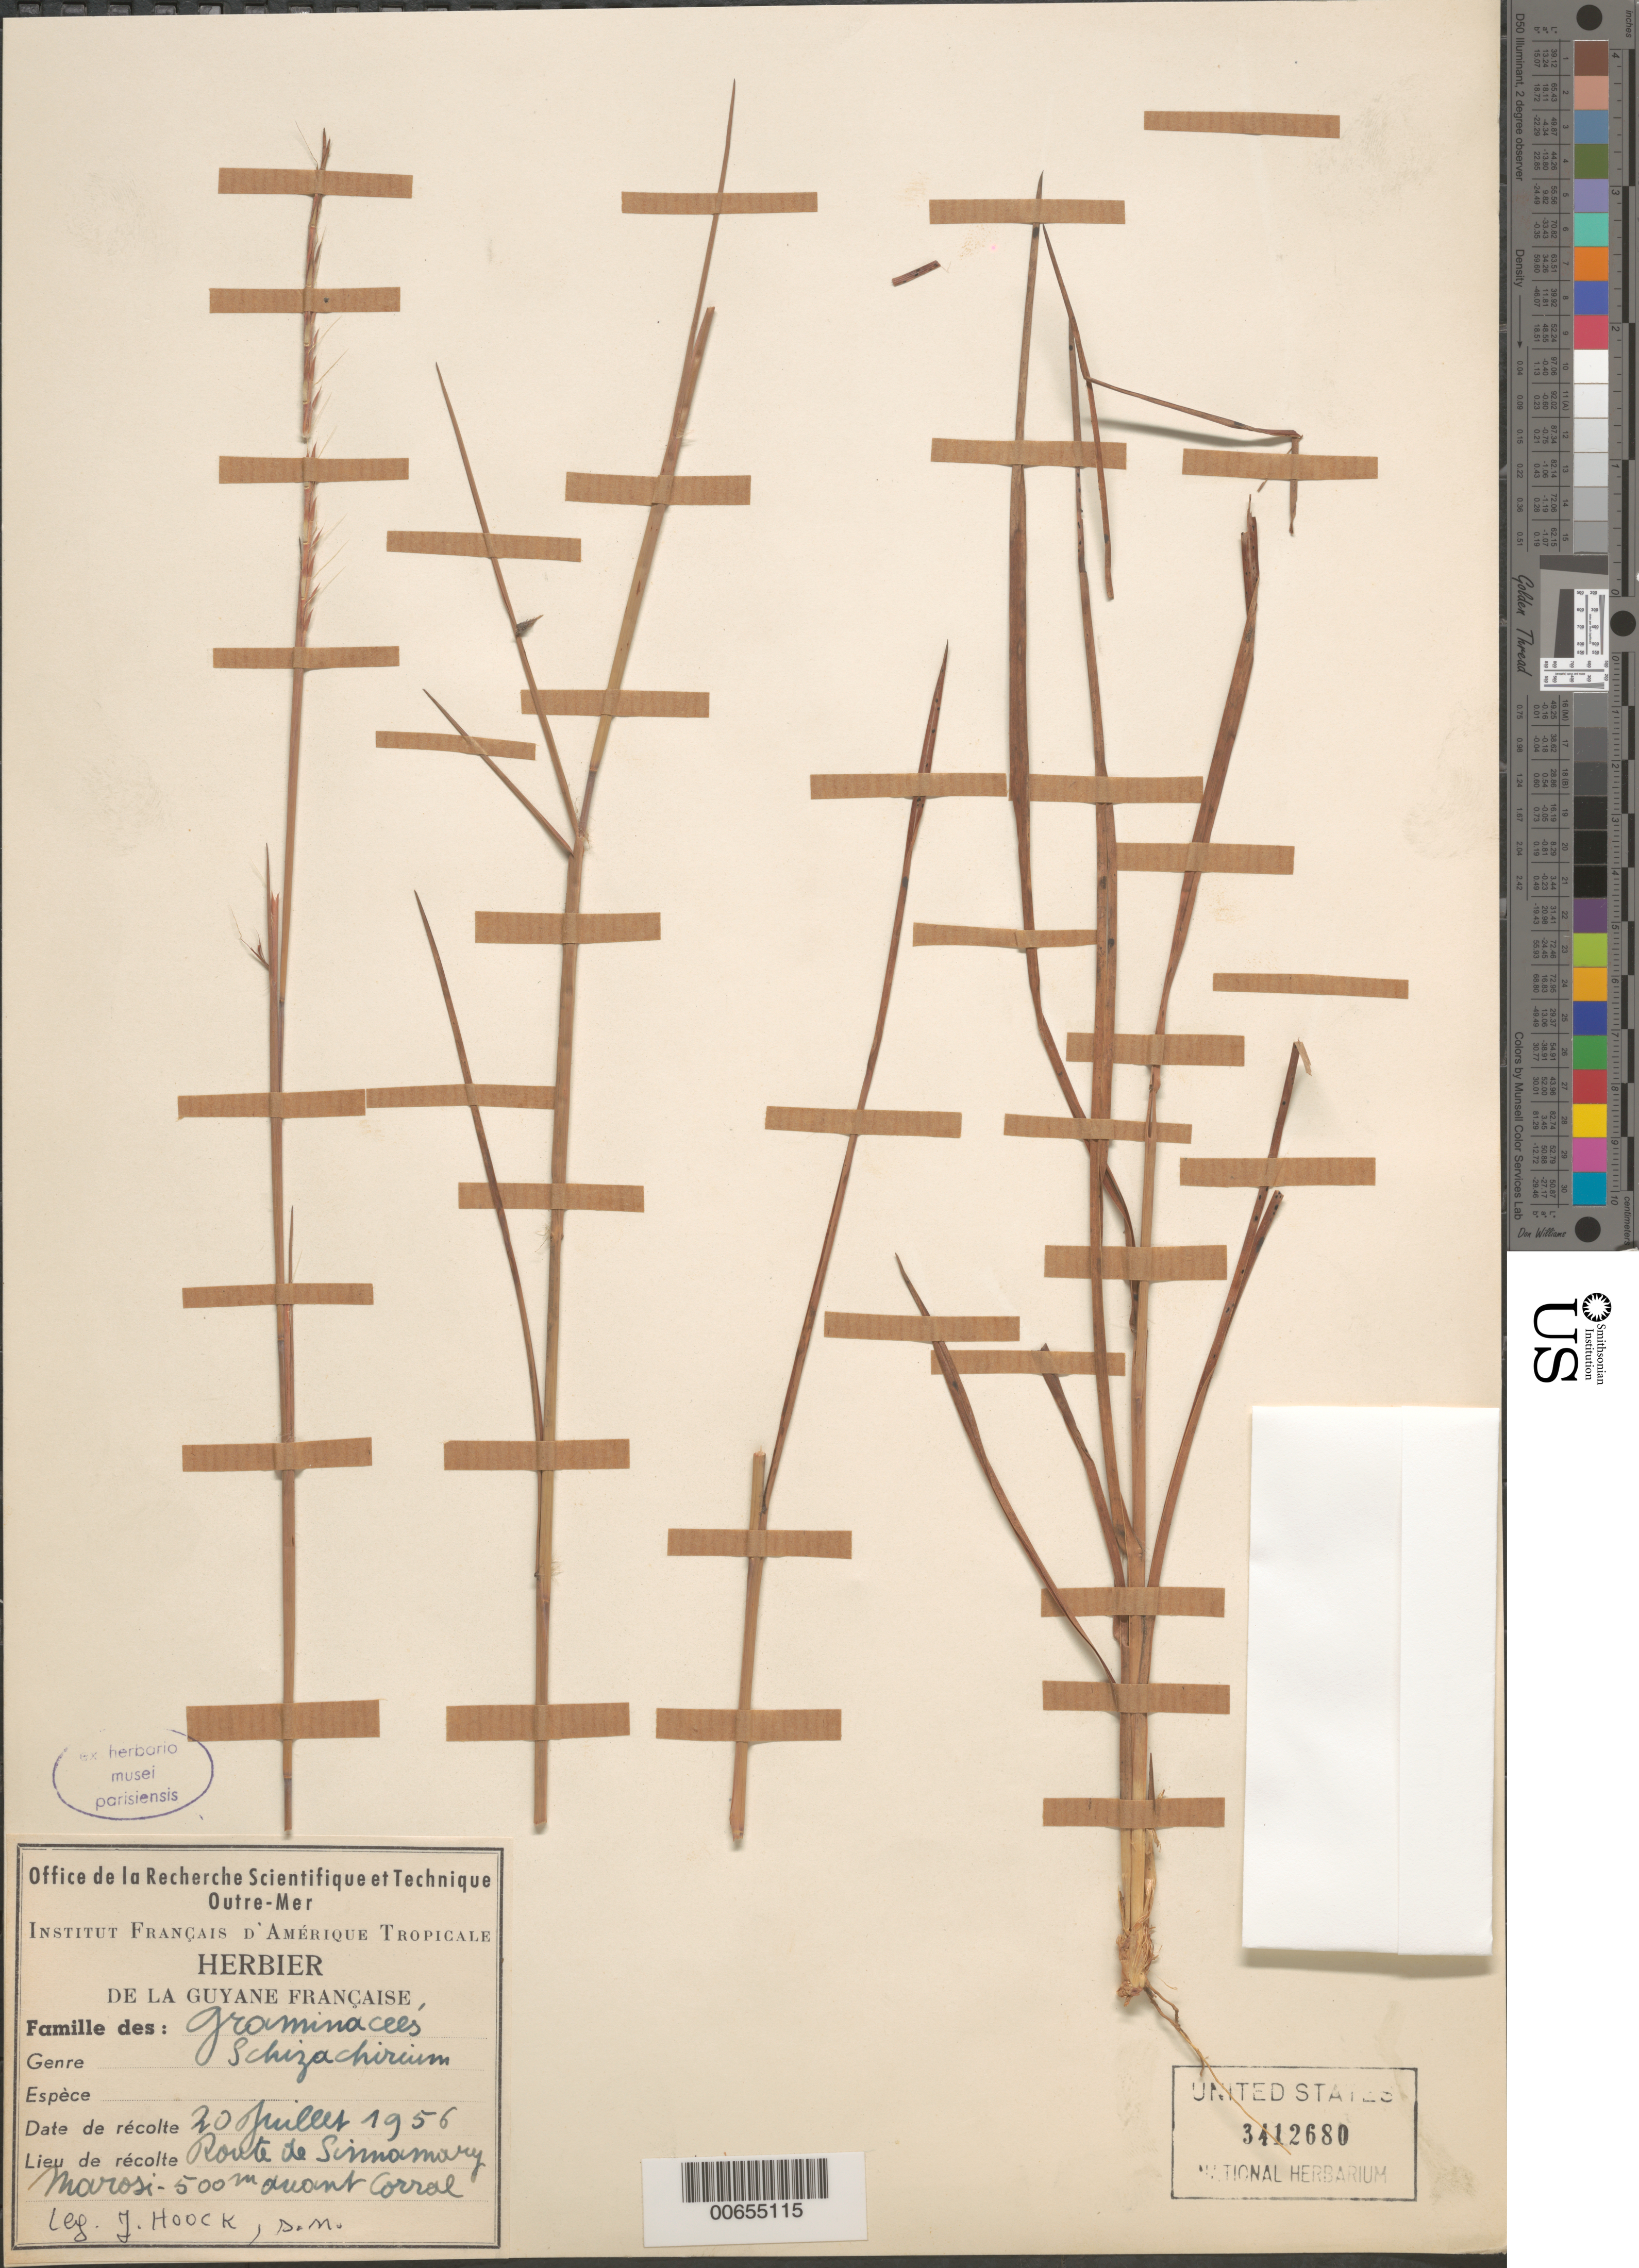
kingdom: Plantae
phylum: Tracheophyta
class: Liliopsida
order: Poales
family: Poaceae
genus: Schizachyrium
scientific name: Schizachyrium sp.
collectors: J. Hoock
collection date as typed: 20-Jul-56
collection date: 1956-07-20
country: French Guiana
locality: Route de Sinnamary, Savane Marosi, 500 m avant Corral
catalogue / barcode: US 3412680